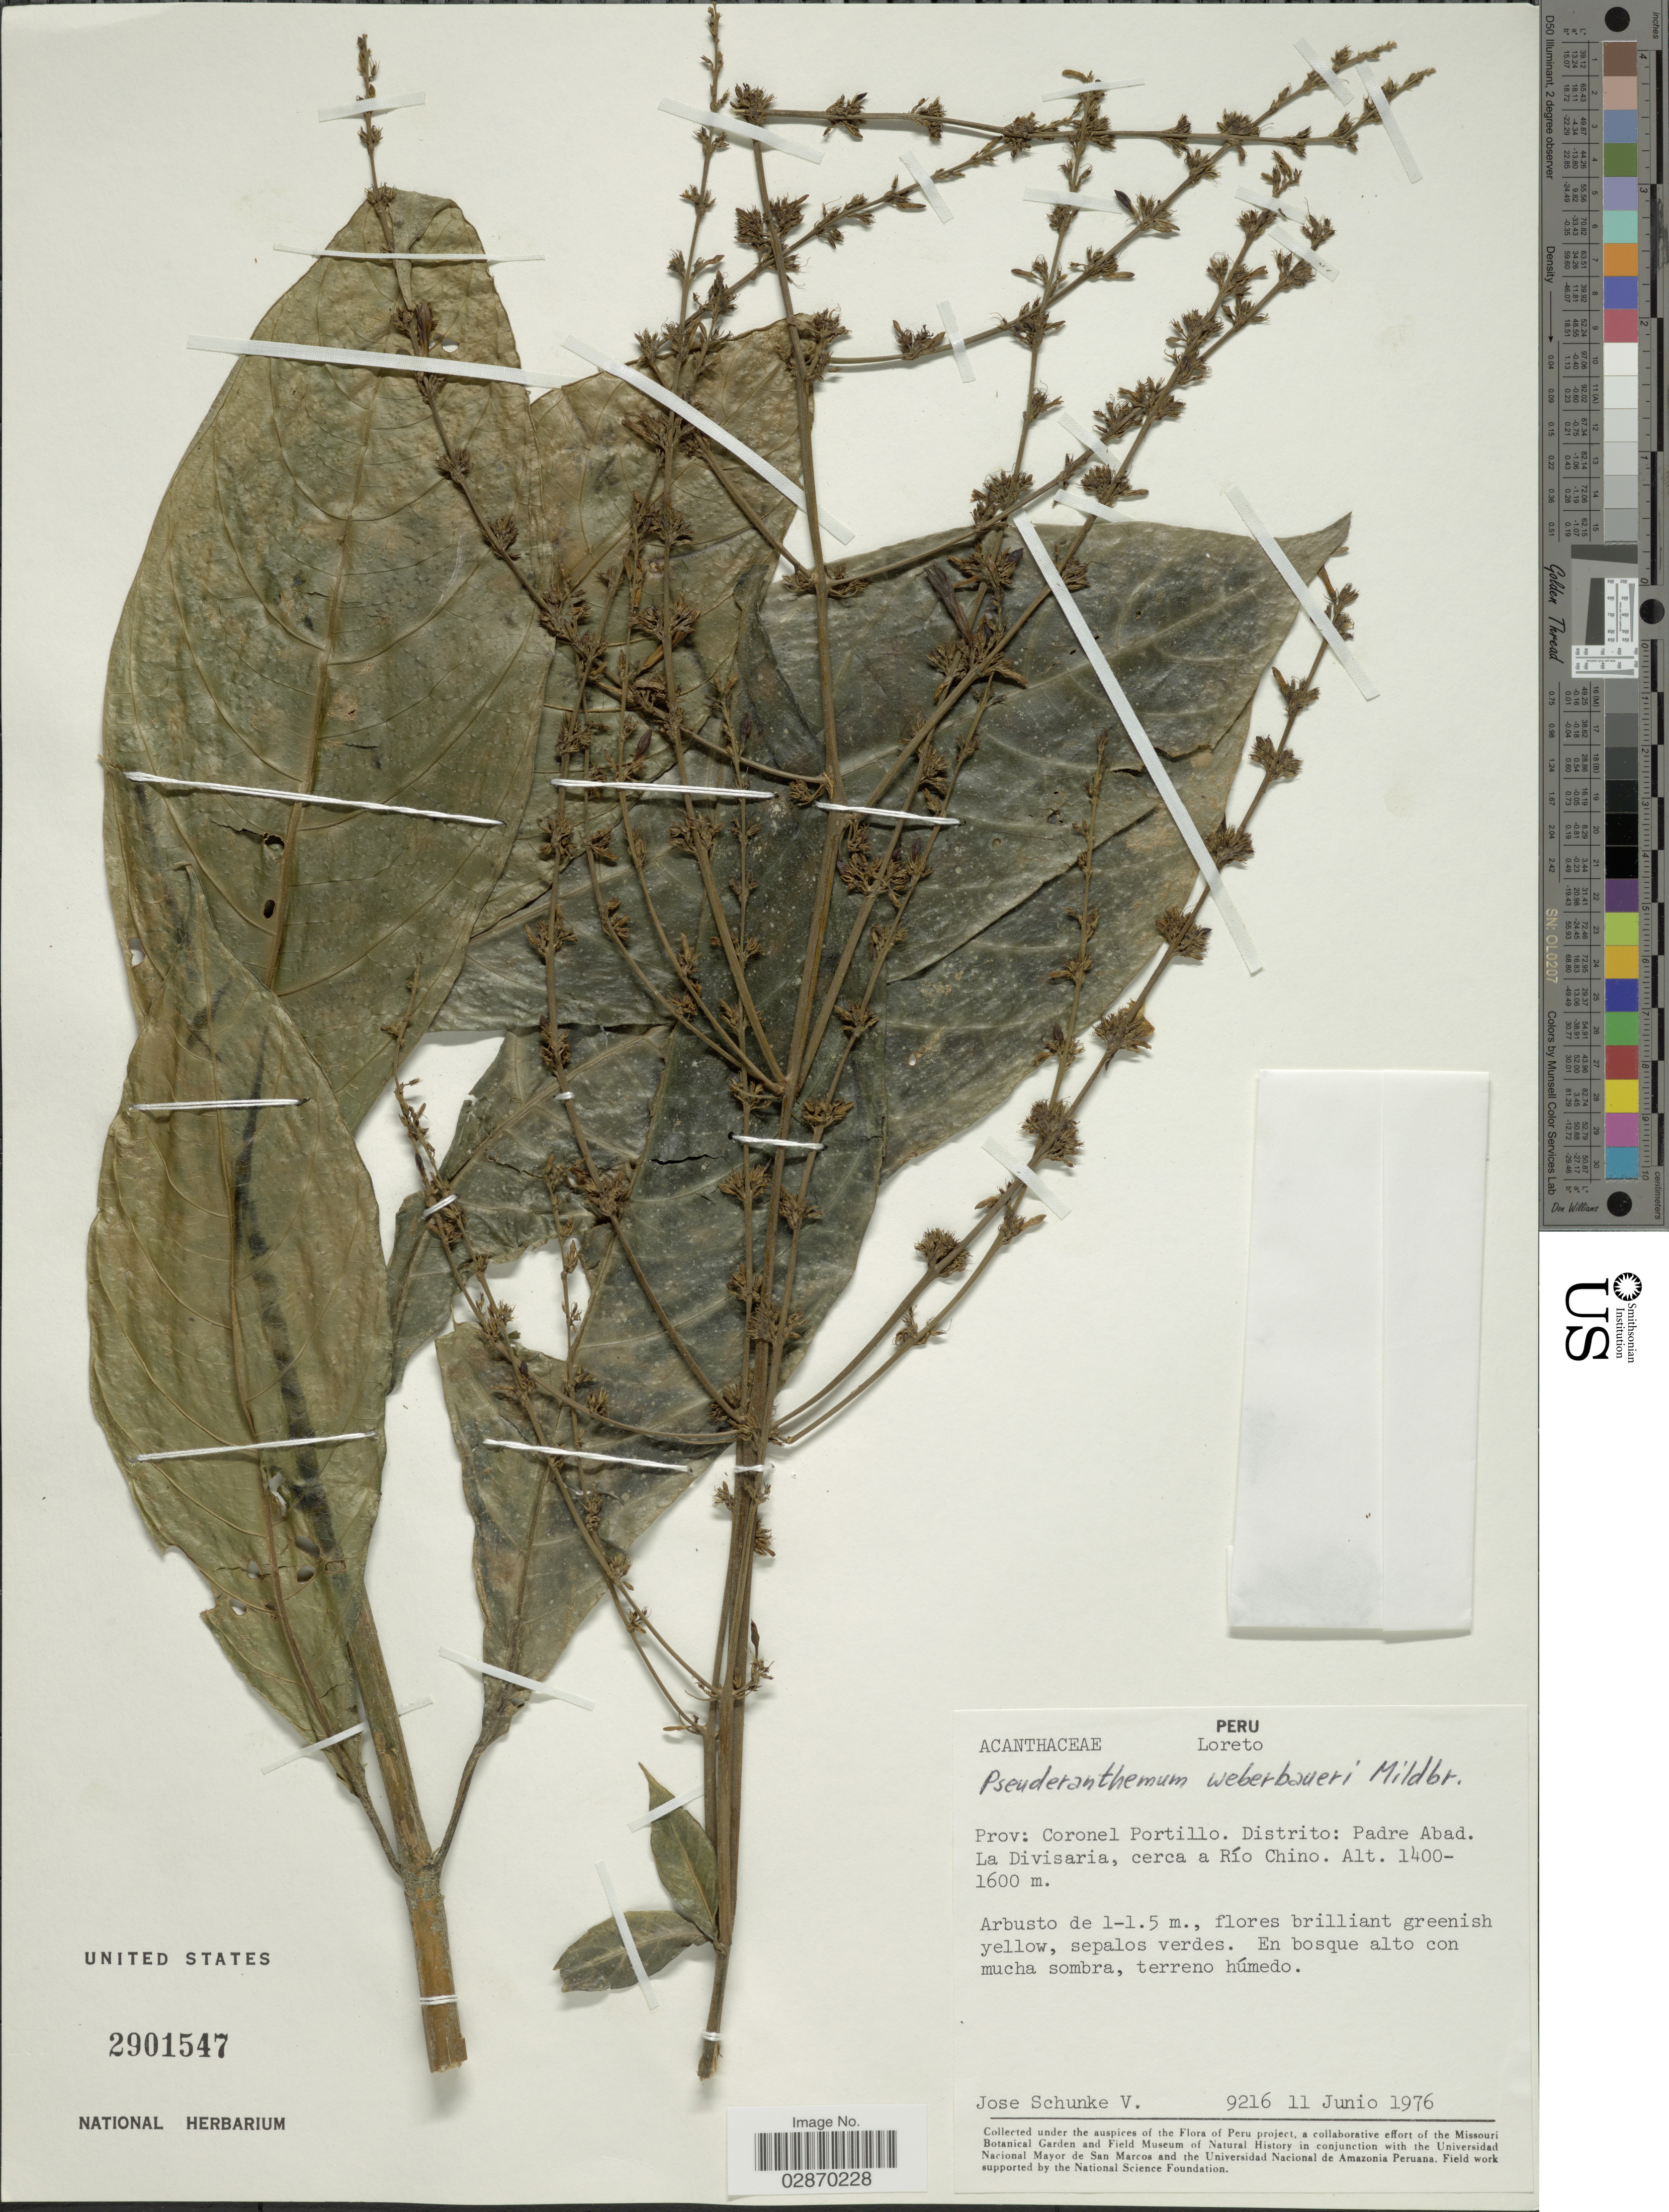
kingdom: Plantae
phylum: Tracheophyta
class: Magnoliopsida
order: Lamiales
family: Acanthaceae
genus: Pseuderanthemum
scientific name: Pseuderanthemum sp.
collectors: J. Schunke Vigo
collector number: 9216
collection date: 1976-06-11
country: Peru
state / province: Loreto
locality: Prov: Coronel Portillo. Distrito: Padre Abad. La Divisaria, cerca a Río Chino.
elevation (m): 1400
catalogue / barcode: US 2901547